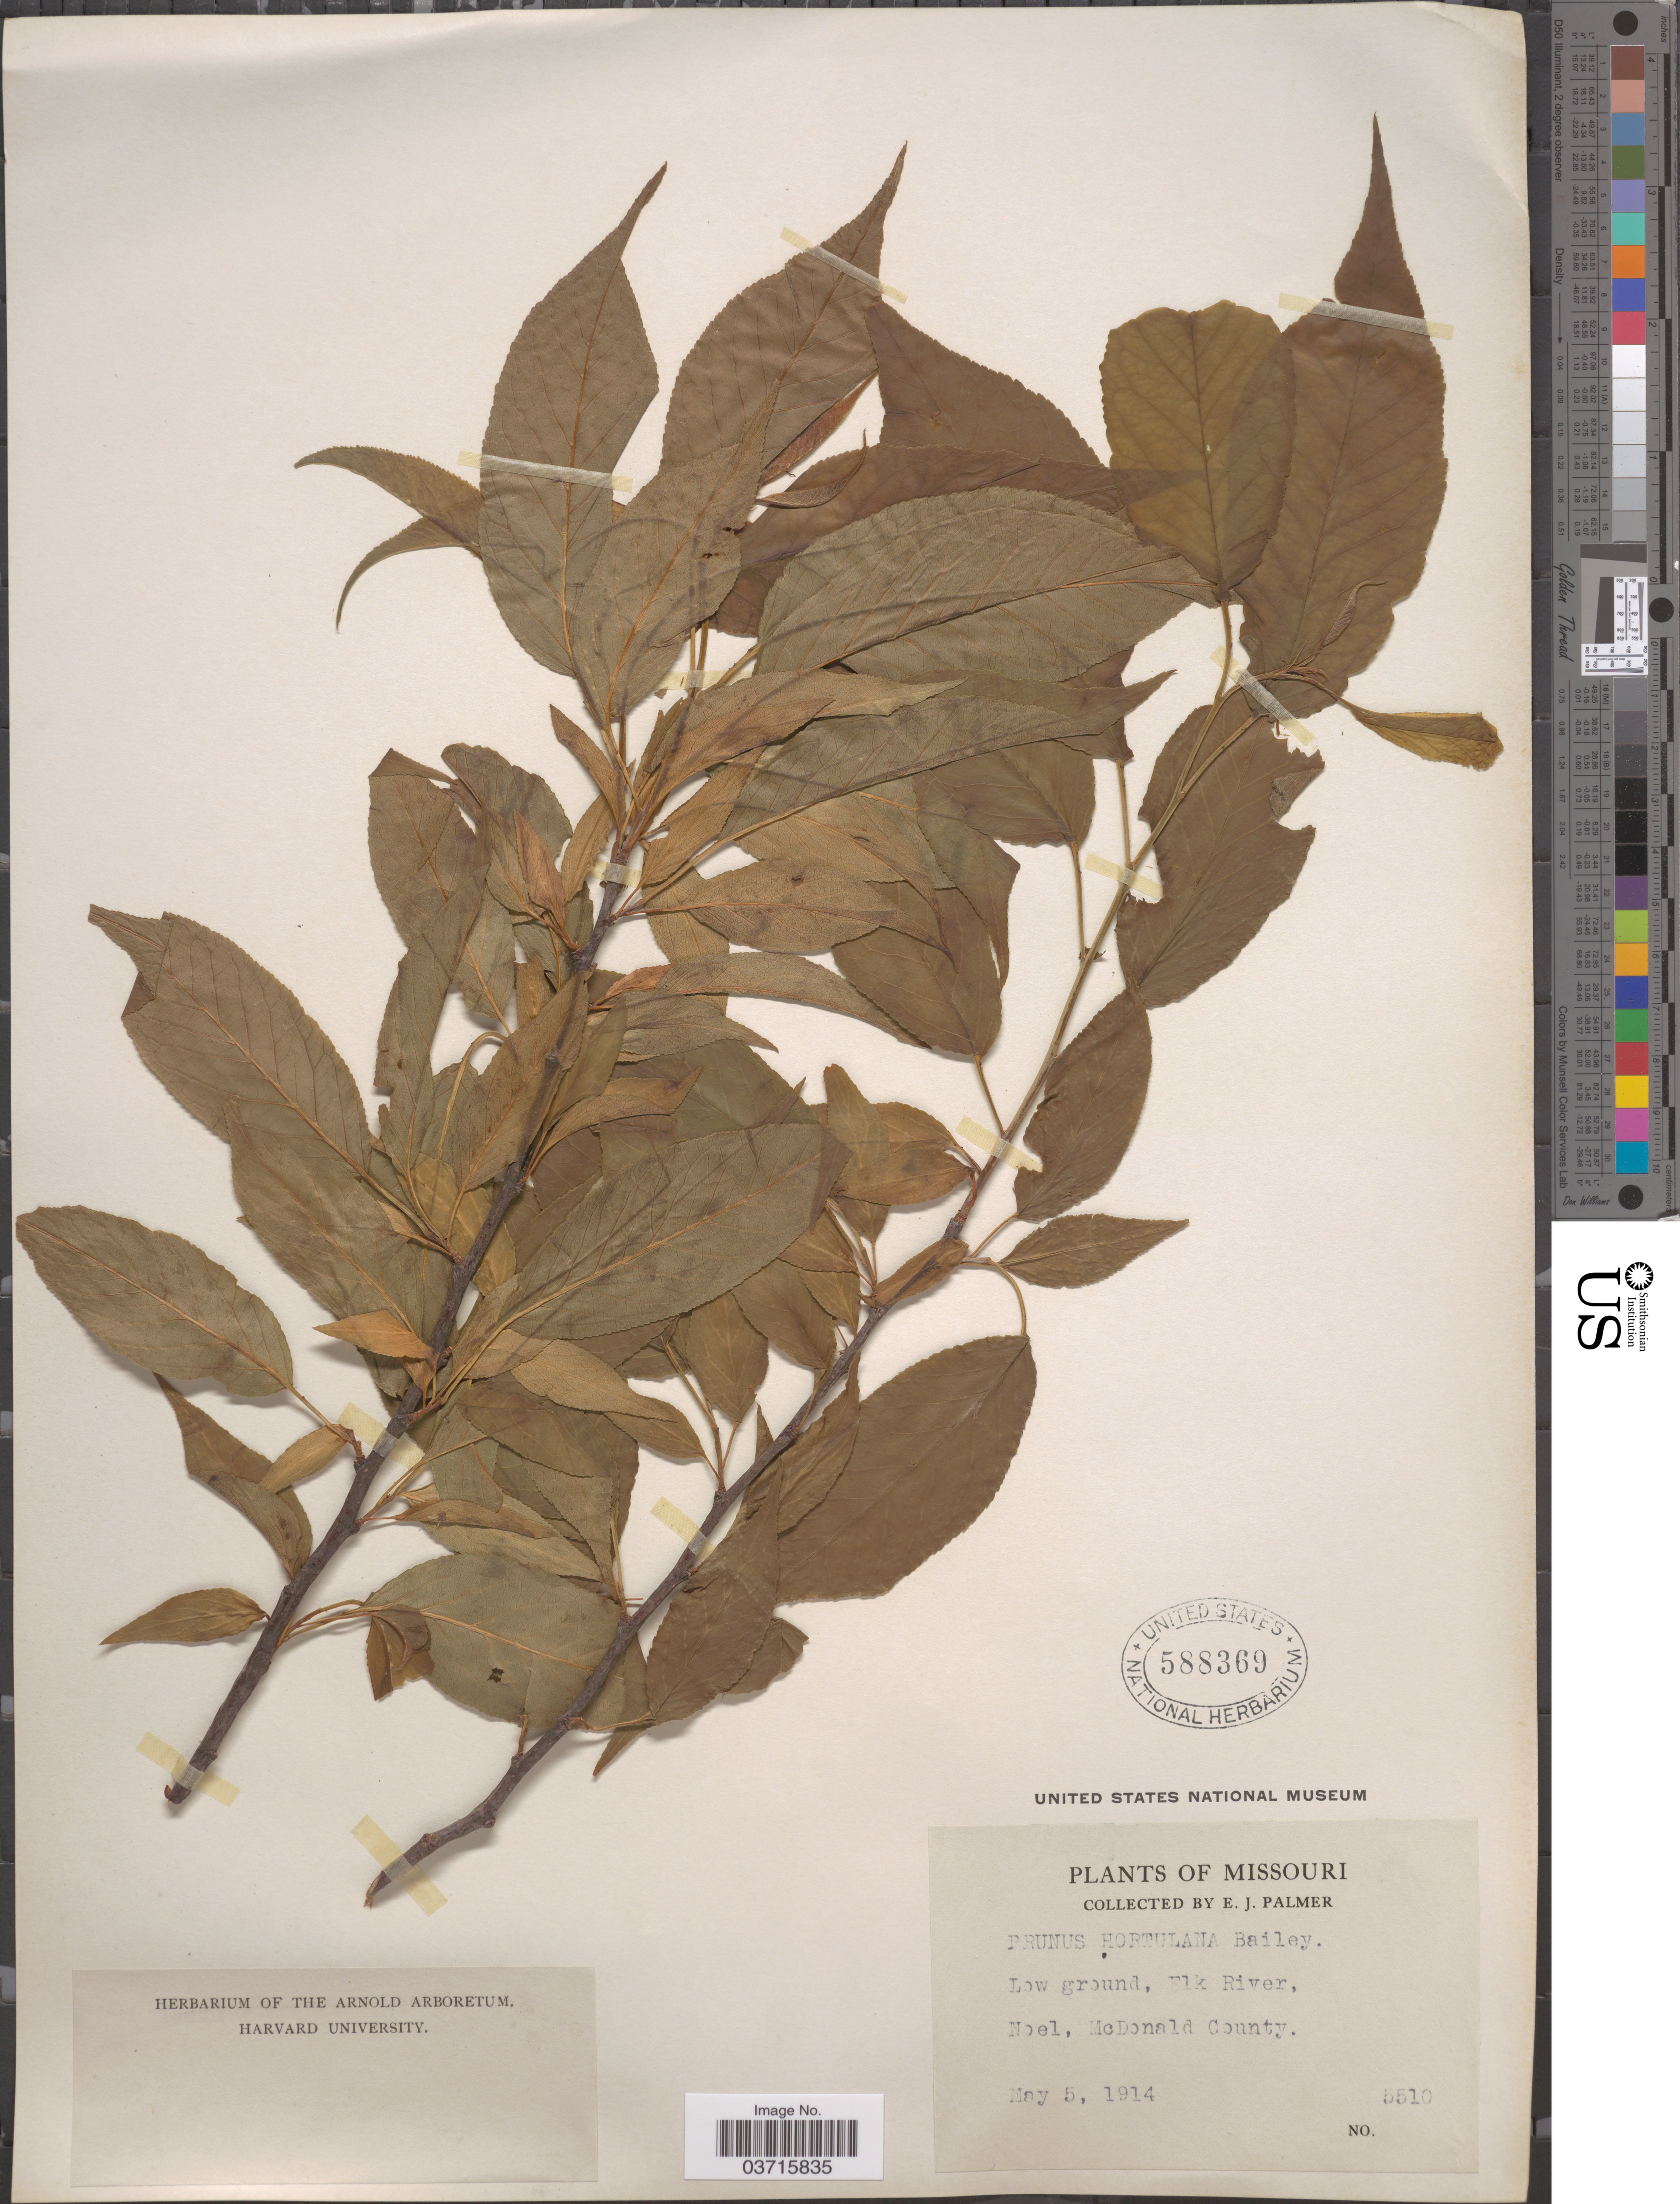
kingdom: Plantae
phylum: Tracheophyta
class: Magnoliopsida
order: Rosales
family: Rosaceae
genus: Prunus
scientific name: Prunus hortulana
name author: L.H. Bailey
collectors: E. J. Palmer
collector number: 5510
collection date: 1914-05-05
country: United States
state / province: Missouri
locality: Low ground, Elk River, Noel, McDonald County.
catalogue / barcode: US 588369